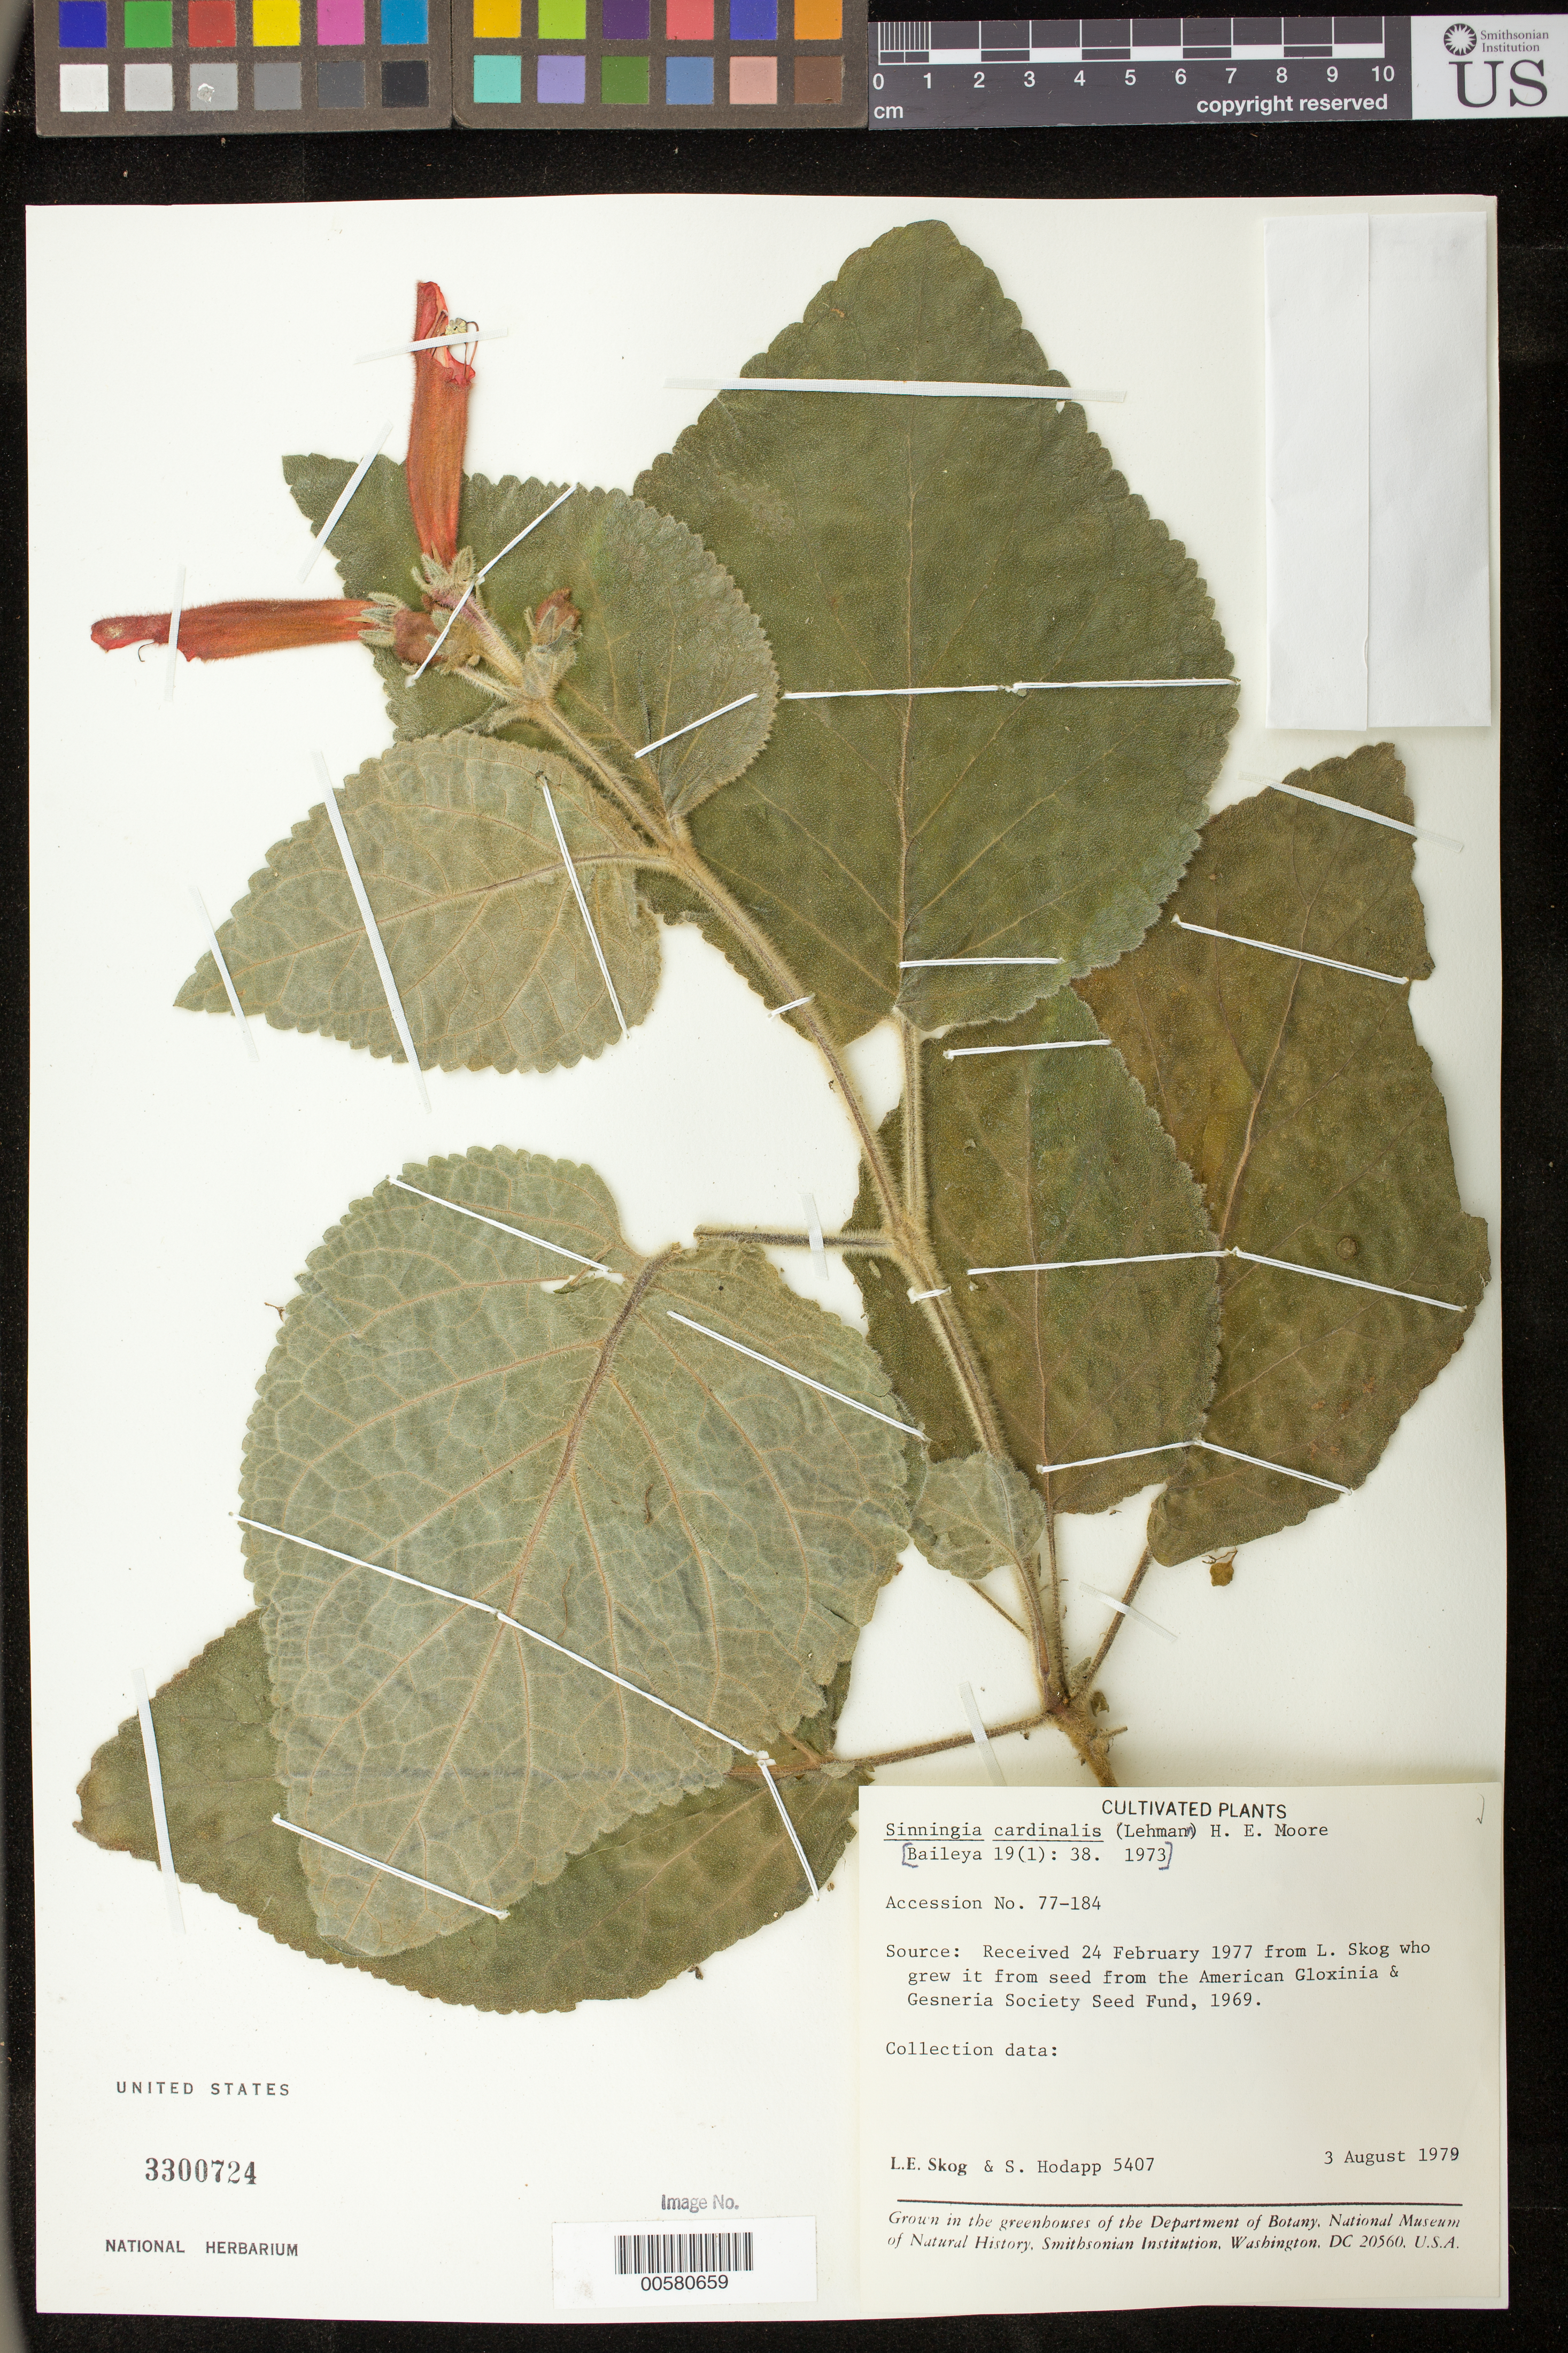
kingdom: Plantae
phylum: Tracheophyta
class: Magnoliopsida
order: Lamiales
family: Gesneriaceae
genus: Sinningia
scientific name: Sinningia cardinalis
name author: (Lehm.) H.E. Moore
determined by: Skog, Laurence E.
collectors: L. E. Skog & S. Hodapp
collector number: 5407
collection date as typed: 03 Aug 1979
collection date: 1979-08-03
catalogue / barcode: US 3300724